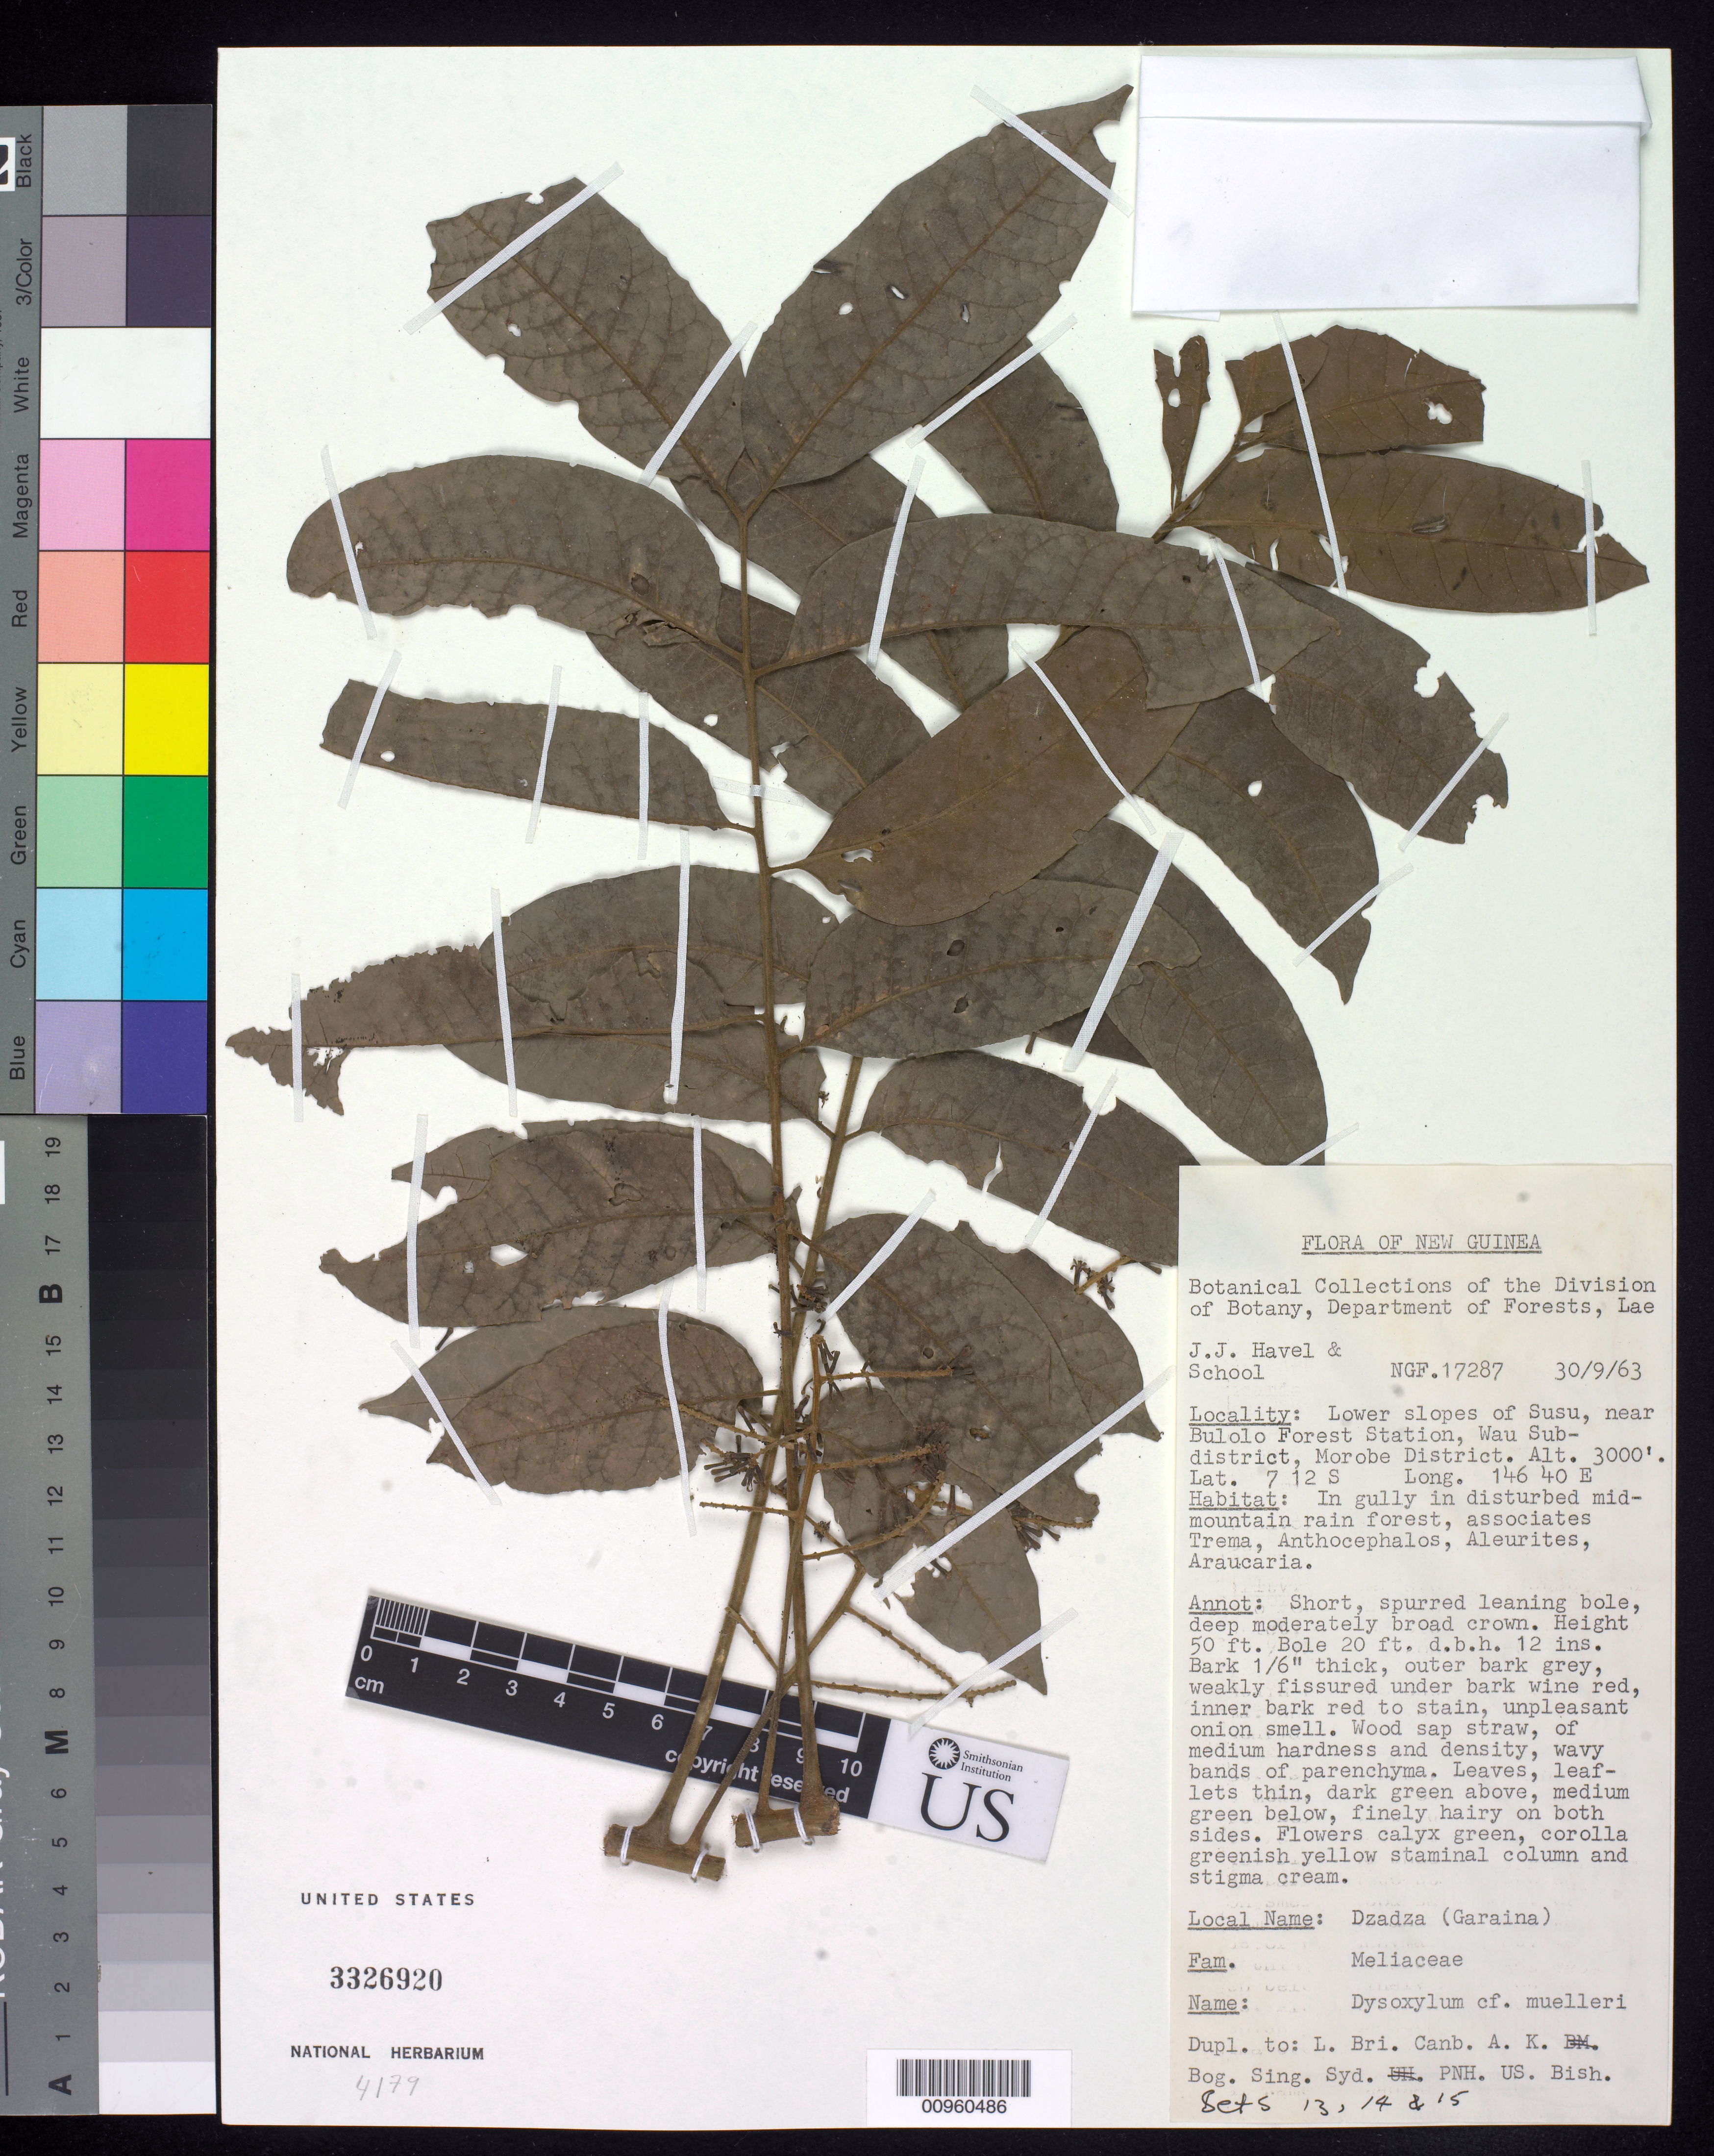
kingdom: Plantae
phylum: Tracheophyta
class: Magnoliopsida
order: Sapindales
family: Meliaceae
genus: Didymocheton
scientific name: Didymocheton mollis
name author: (Miq.) Holzmeyer & Hauenschild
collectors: J. Havel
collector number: NGF 17287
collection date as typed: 30 Sep 1963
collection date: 1963-09-30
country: Papua New Guinea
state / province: Morobe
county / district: Bulolo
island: New Guinea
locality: Lower Slopes of Susu, Wau Subdist.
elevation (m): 914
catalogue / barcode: US 3326920